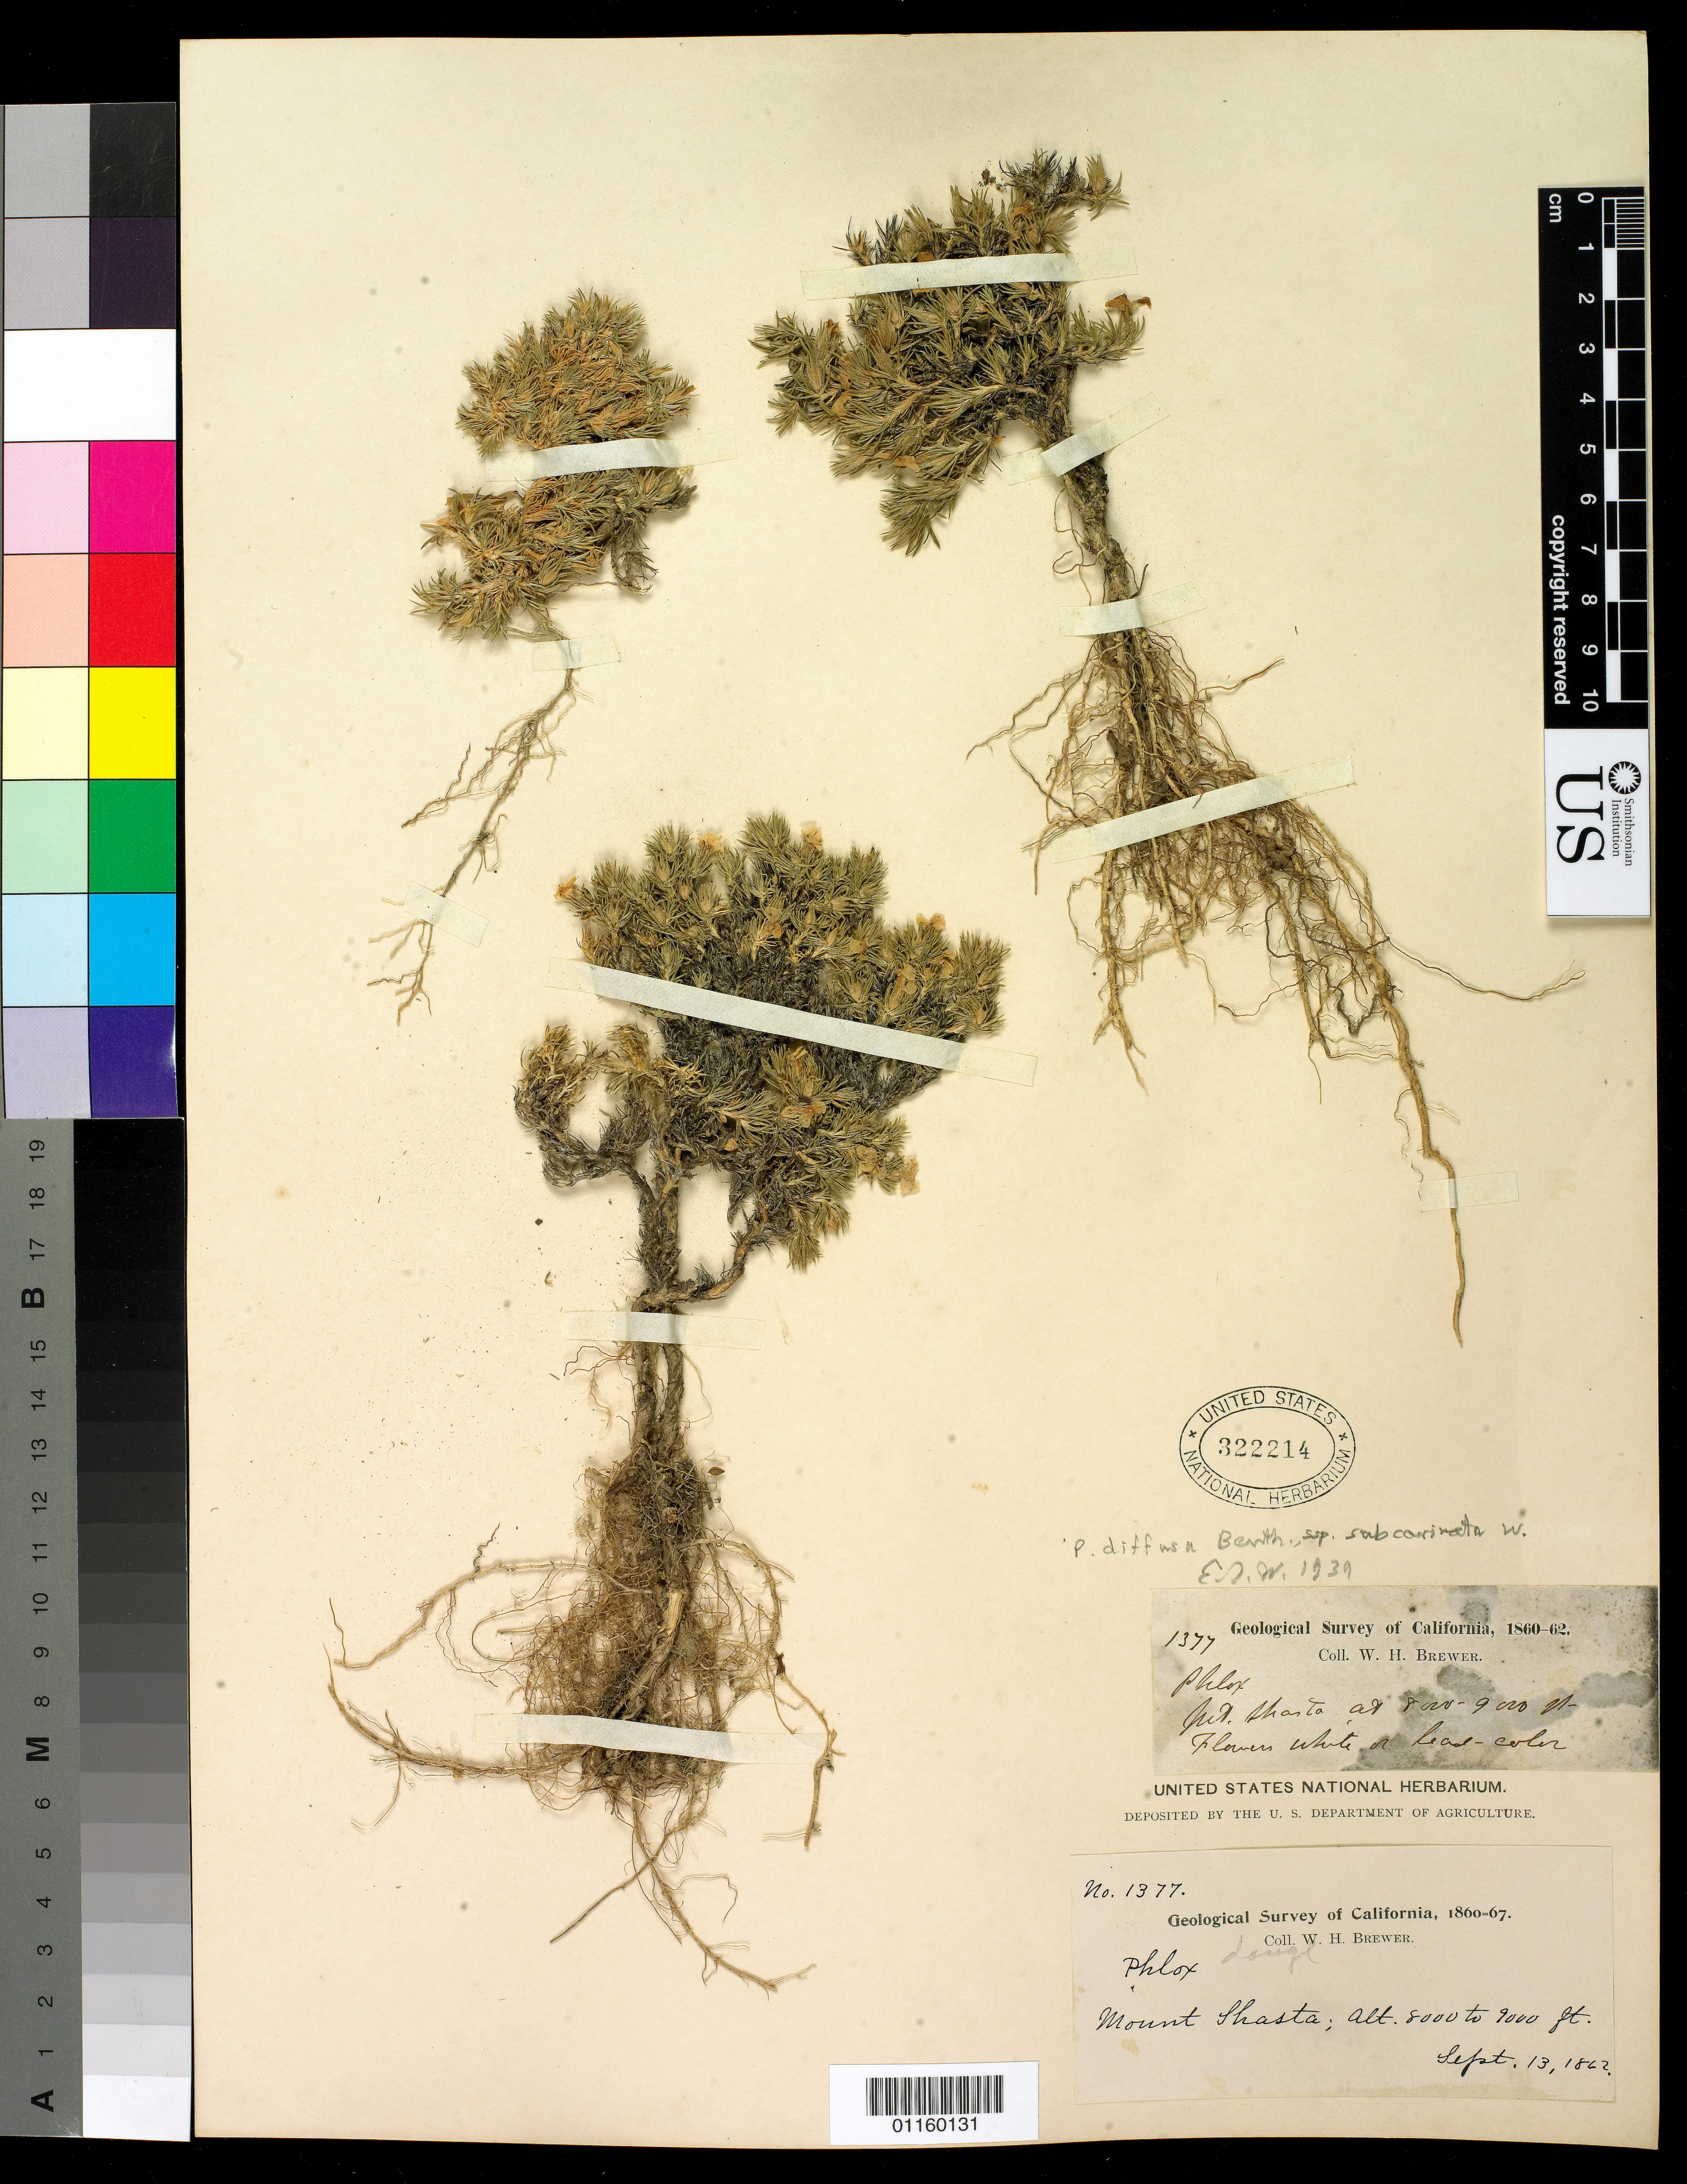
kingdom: Plantae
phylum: Tracheophyta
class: Magnoliopsida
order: Ericales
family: Polemoniaceae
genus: Phlox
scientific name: Phlox diffusa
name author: Benth.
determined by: Mayfield, M. H.; Ferguson, C. J.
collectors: W. H. Brewer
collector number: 1377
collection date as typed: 13 Sep 1862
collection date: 1862-09-13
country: United States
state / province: California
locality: Mount Shasta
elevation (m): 2438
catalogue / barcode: US 322214